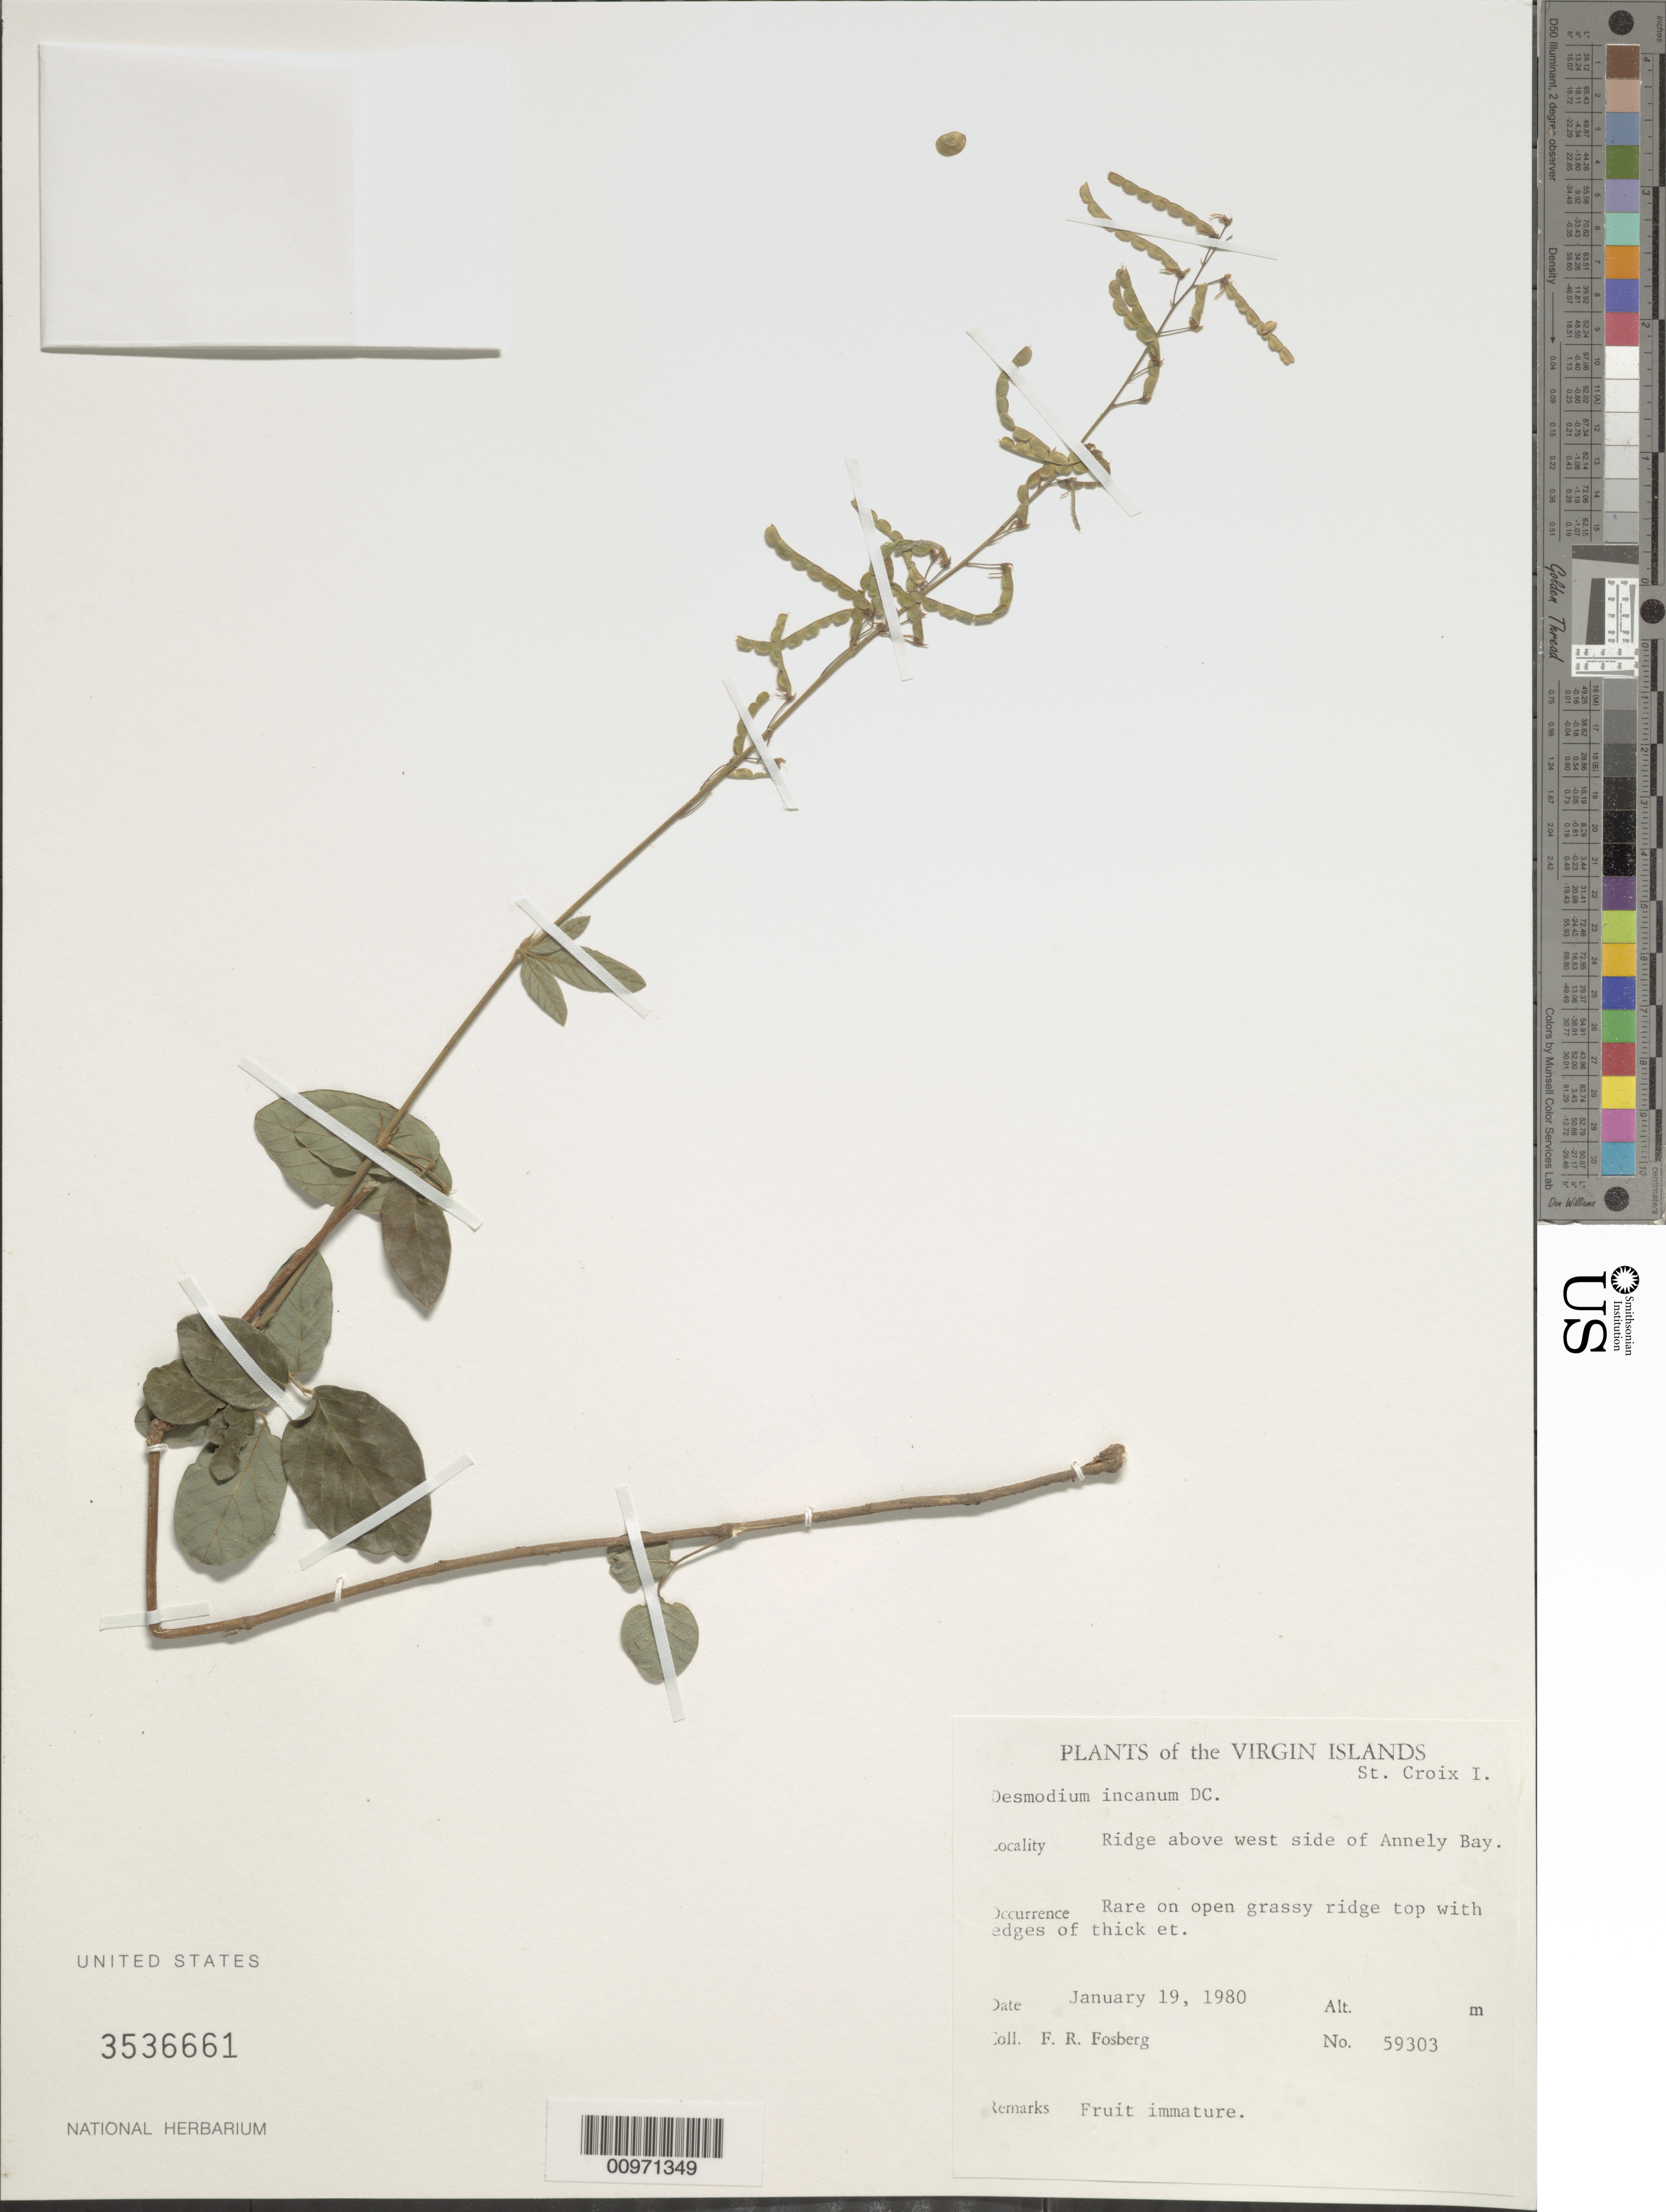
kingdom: Plantae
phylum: Tracheophyta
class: Magnoliopsida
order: Fabales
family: Fabaceae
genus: Desmodium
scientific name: Desmodium incanum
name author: (Sw.) DC.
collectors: F. R. Fosberg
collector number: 59303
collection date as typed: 19 Jan 1980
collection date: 1980-01-19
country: U.S. Virgin Islands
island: St. Croix I.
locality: Annely Bay, ridge above west side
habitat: On open grassy ridge top with edges of thicket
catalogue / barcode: US 3536661